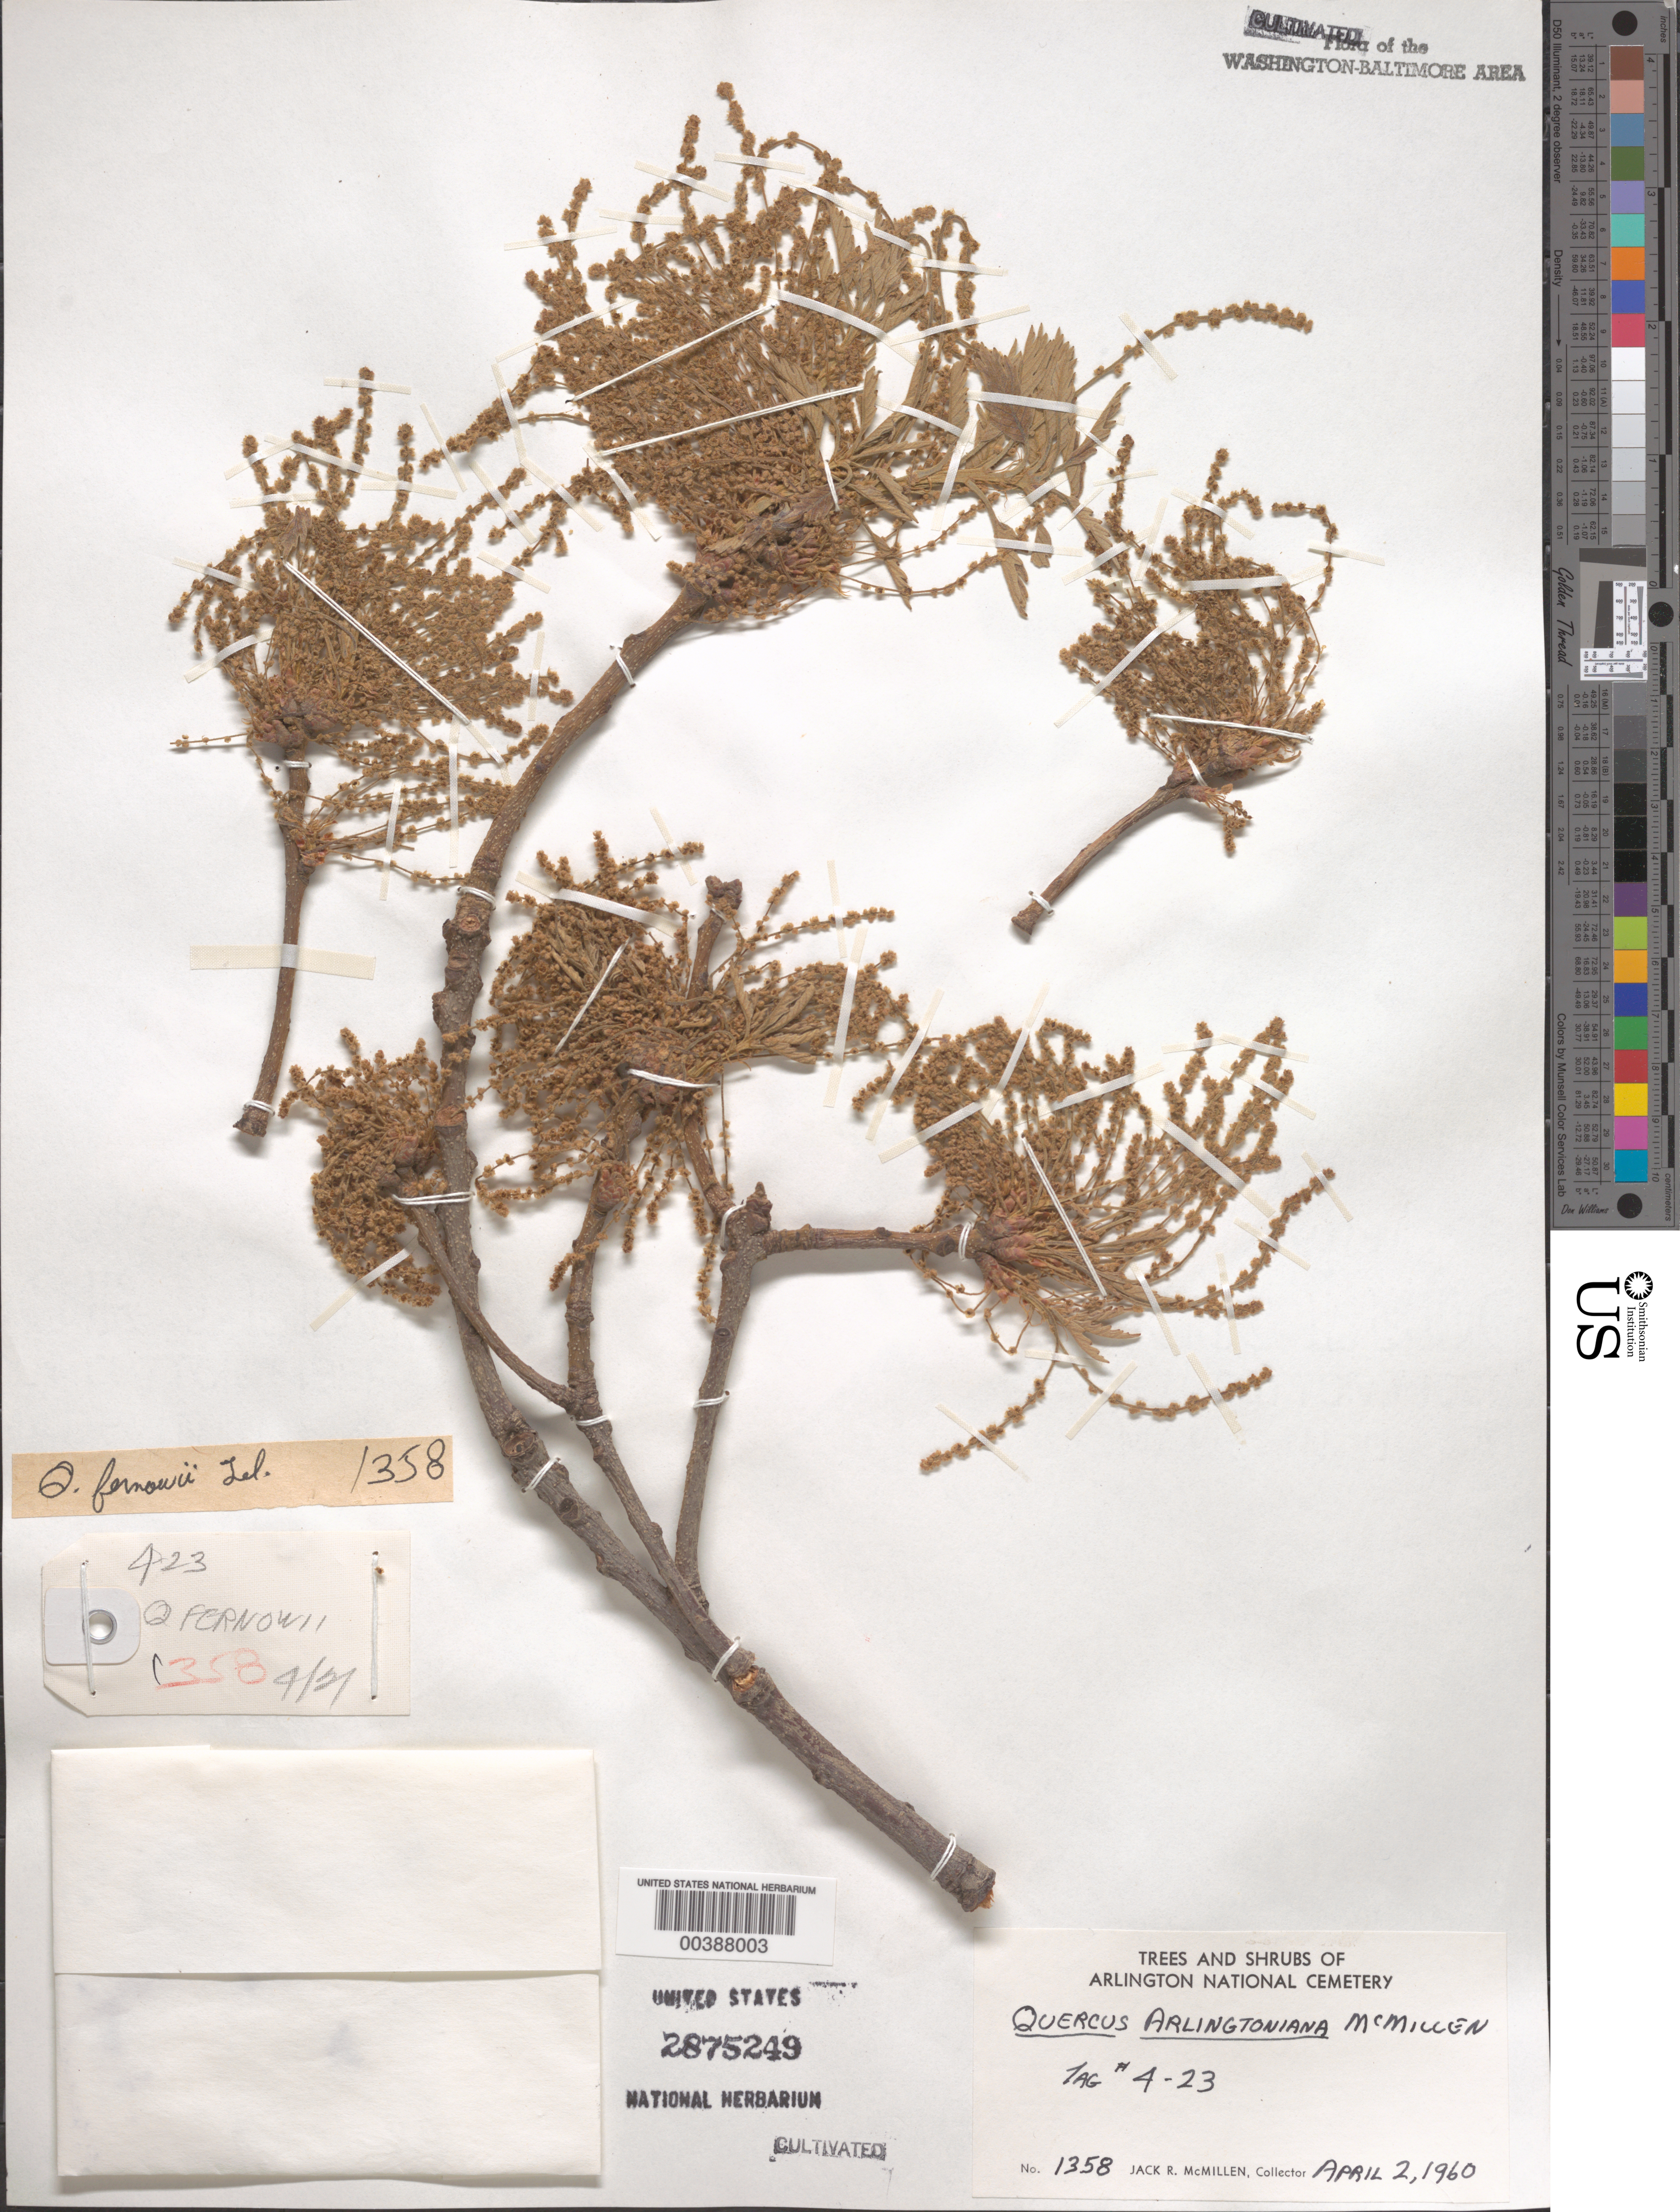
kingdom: Plantae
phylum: Tracheophyta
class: Magnoliopsida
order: Fagales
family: Fagaceae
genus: Quercus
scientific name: Quercus x arlingtoniana McMillen ined.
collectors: J. McMillen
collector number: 1358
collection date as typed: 02 Apr 1960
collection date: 1960-04-02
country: United States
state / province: Virginia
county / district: Arlington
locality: Arlington National Cemetery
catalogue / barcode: US 2875249